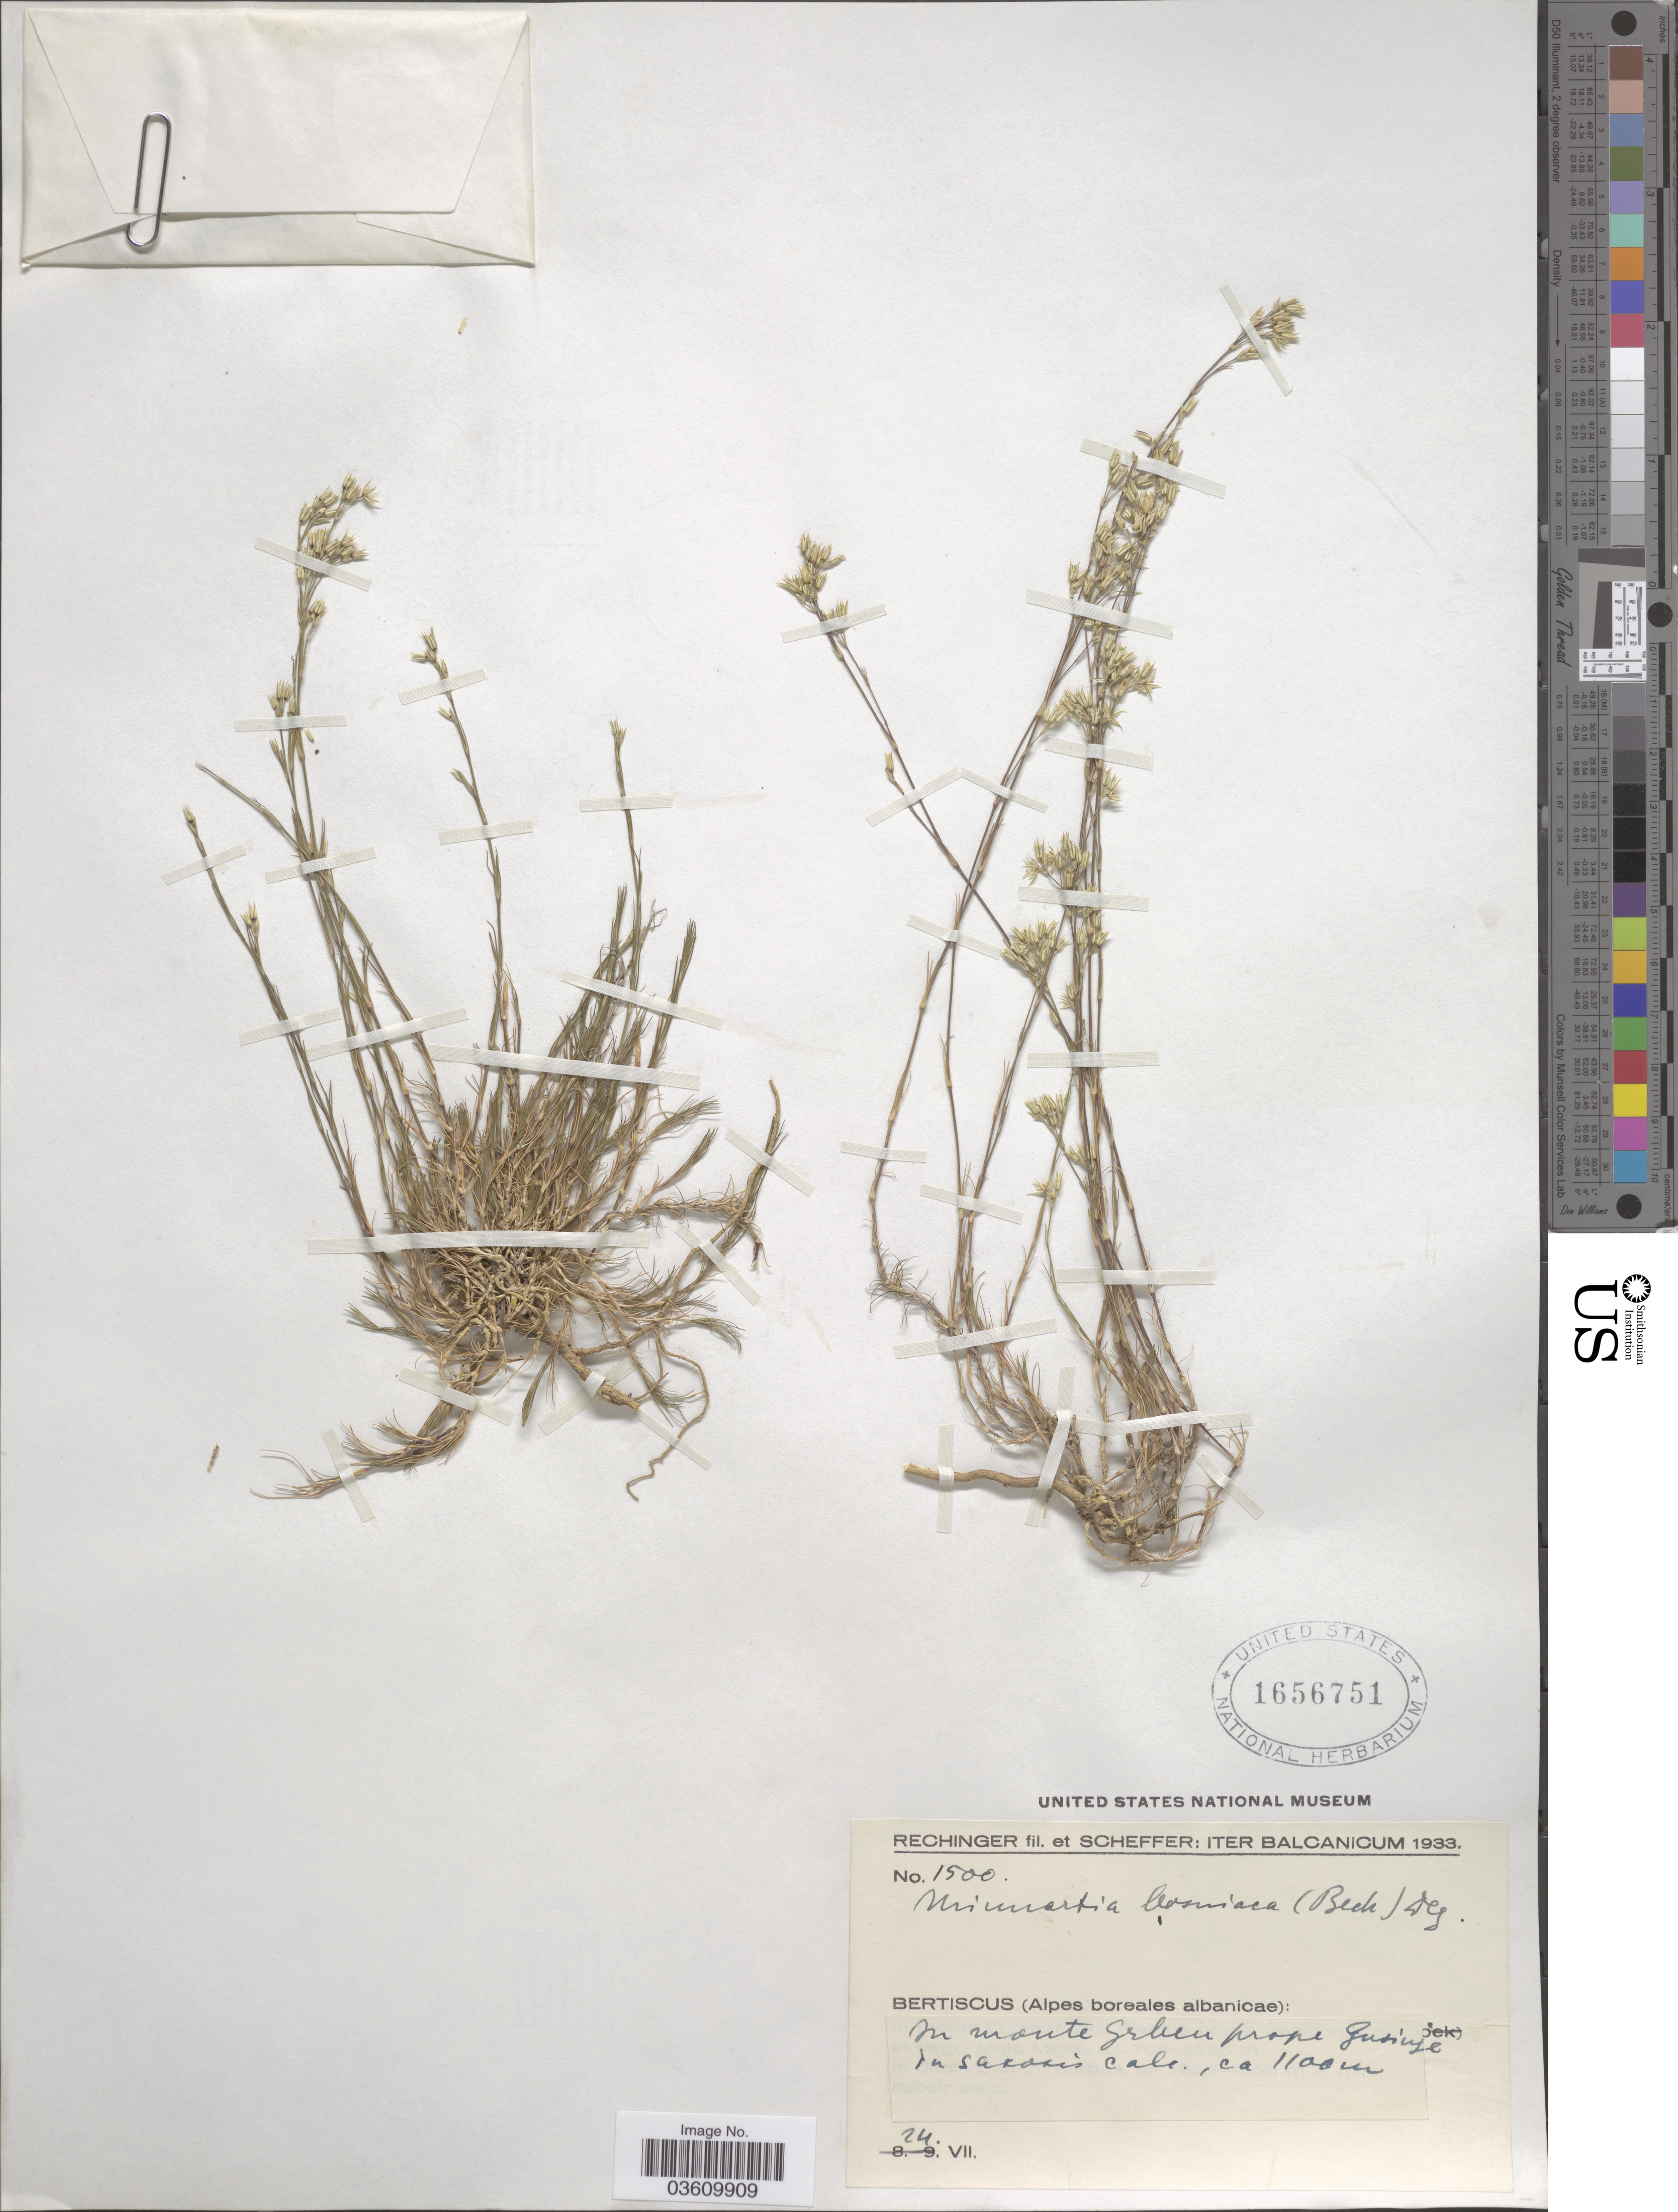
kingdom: Plantae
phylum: Tracheophyta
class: Magnoliopsida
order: Caryophyllales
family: Caryophyllaceae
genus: Minuartia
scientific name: Minuartia bosniaca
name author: (Beck) K. Malý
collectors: -- Rechinger & Scheffer, --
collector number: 1500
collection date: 1933-07-24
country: Albania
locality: Bertiscus (Alpes boreales albanicae): In monte grben [interpreted] prope Gutiuye [interpreted] in saxosis calc.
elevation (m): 1100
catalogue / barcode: US 1656751